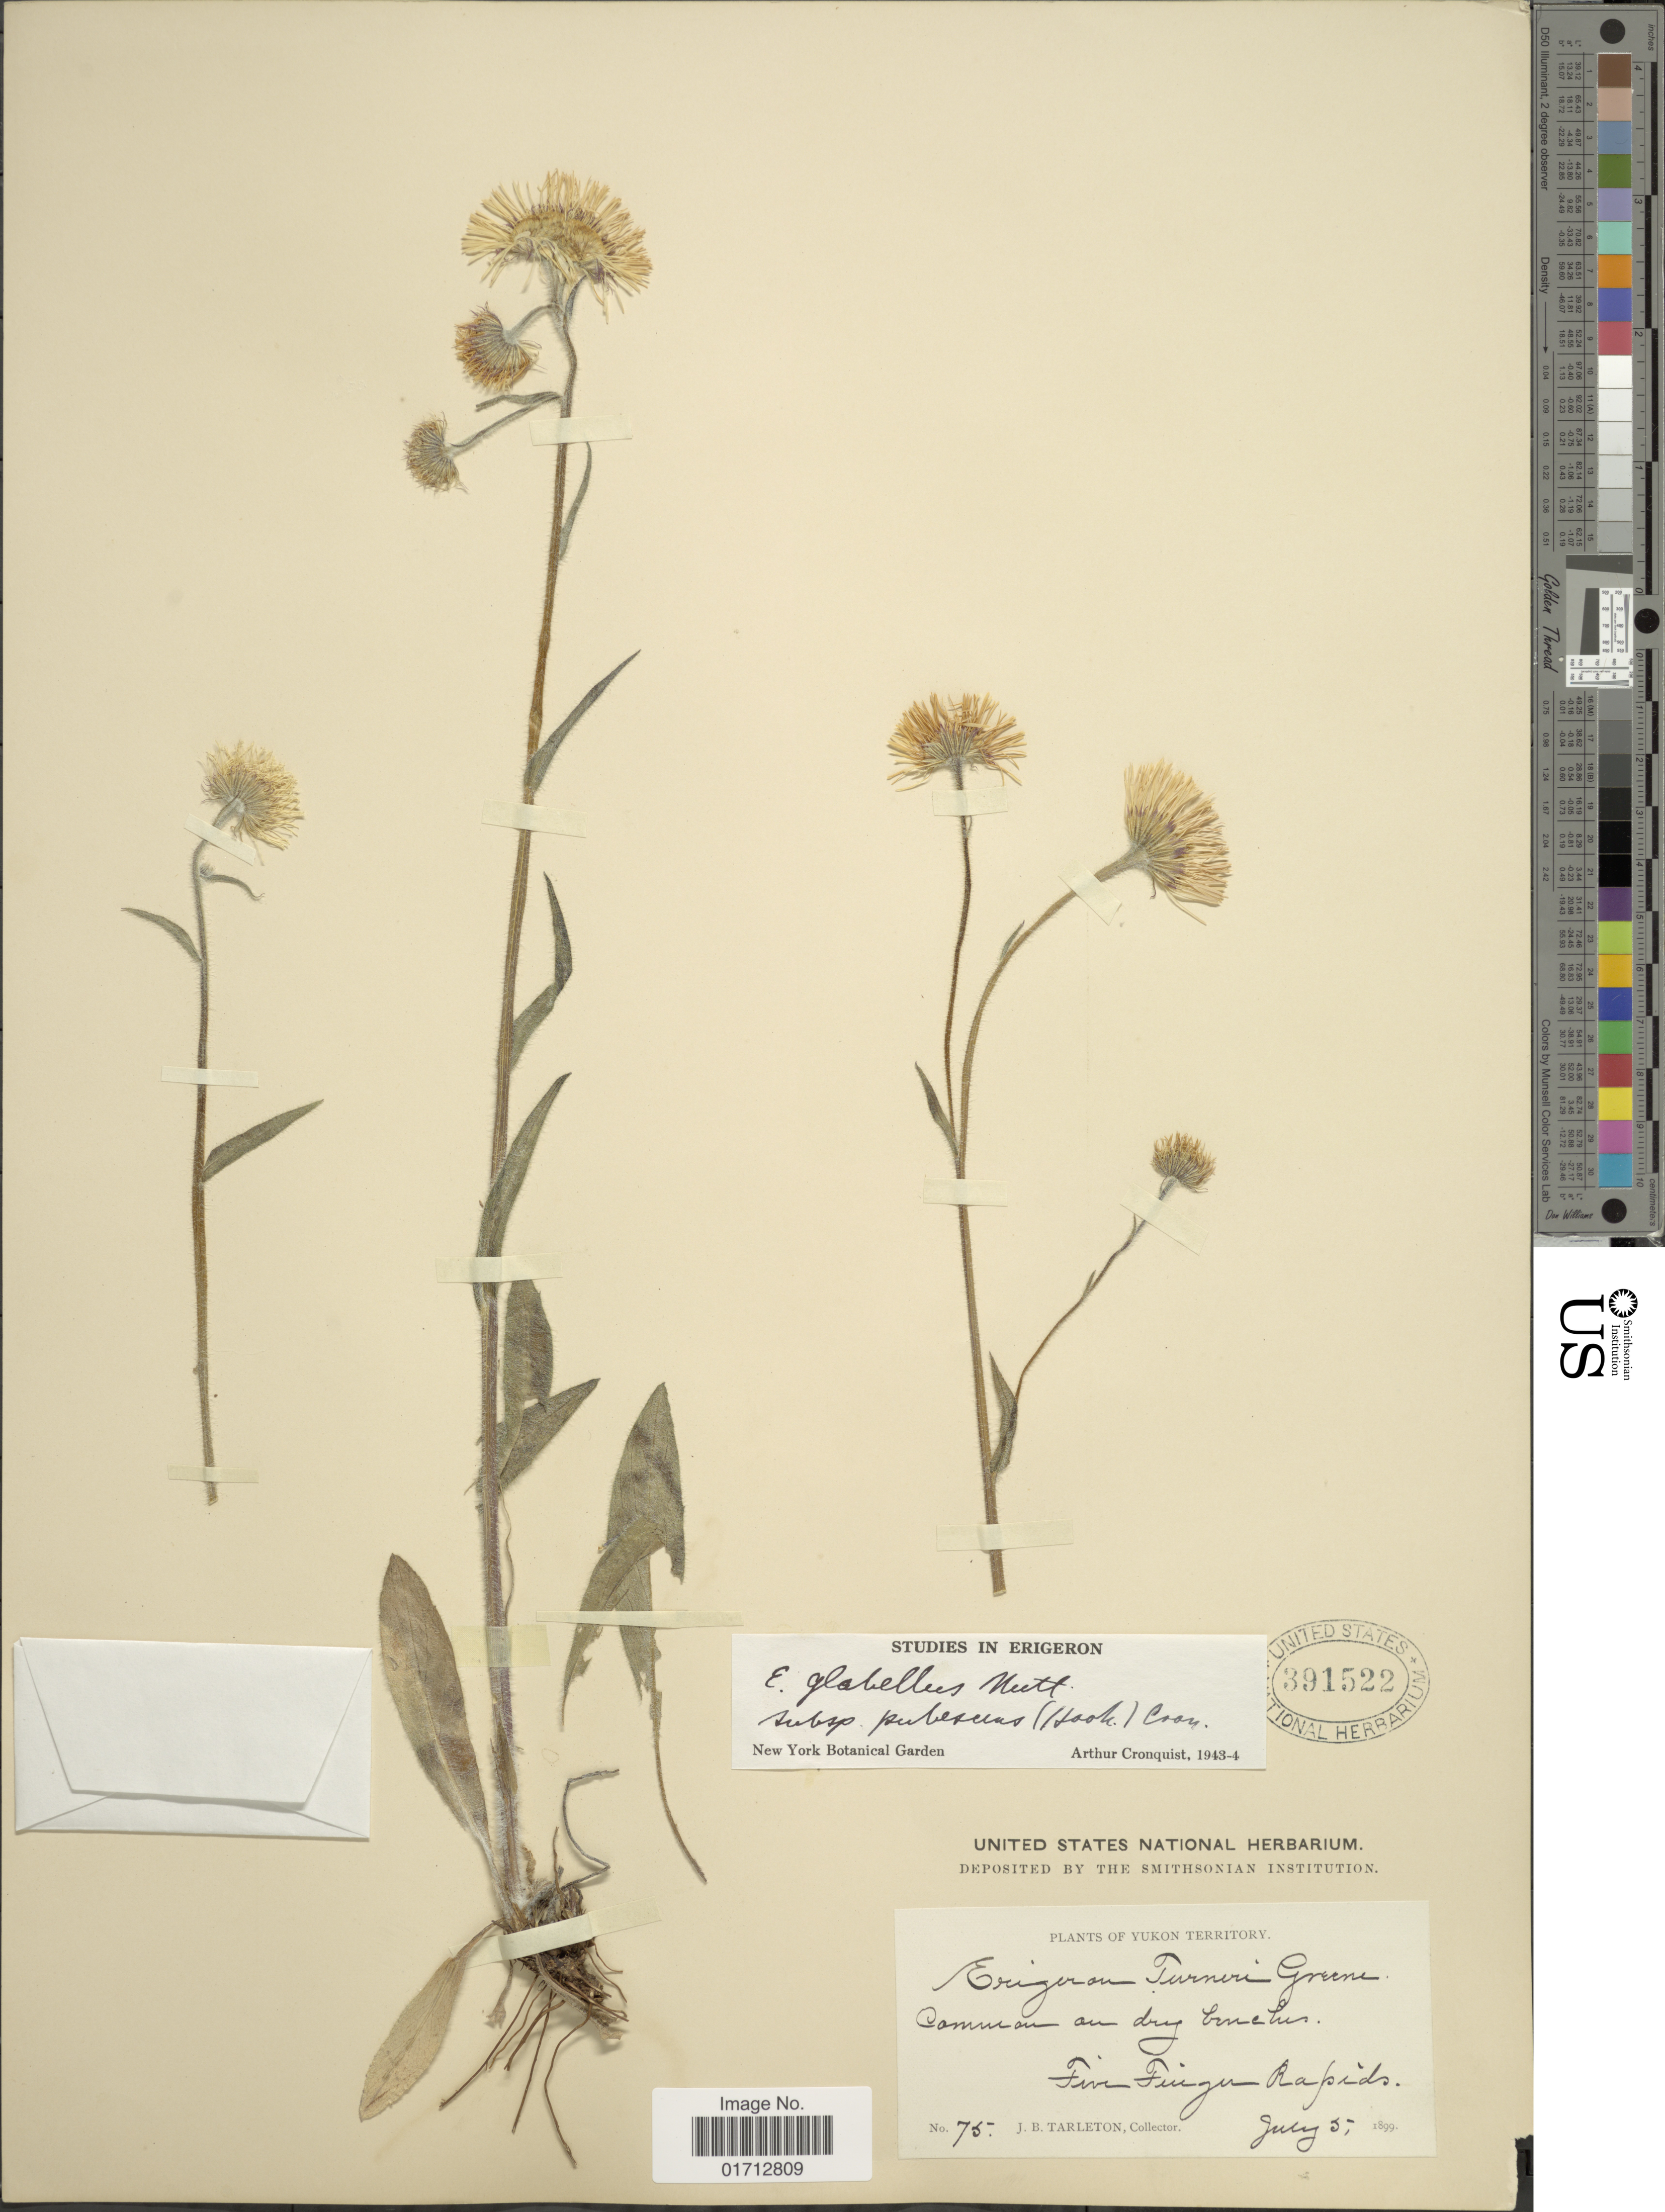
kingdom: Plantae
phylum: Tracheophyta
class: Magnoliopsida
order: Asterales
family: Asteraceae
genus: Erigeron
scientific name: Erigeron glabellus subsp. pubescens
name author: (Hook.) Cronq.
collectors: J. Tarleton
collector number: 75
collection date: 1899-07-05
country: Canada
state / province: Yukon Territory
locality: Five Finger Rapids.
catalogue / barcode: US 391522